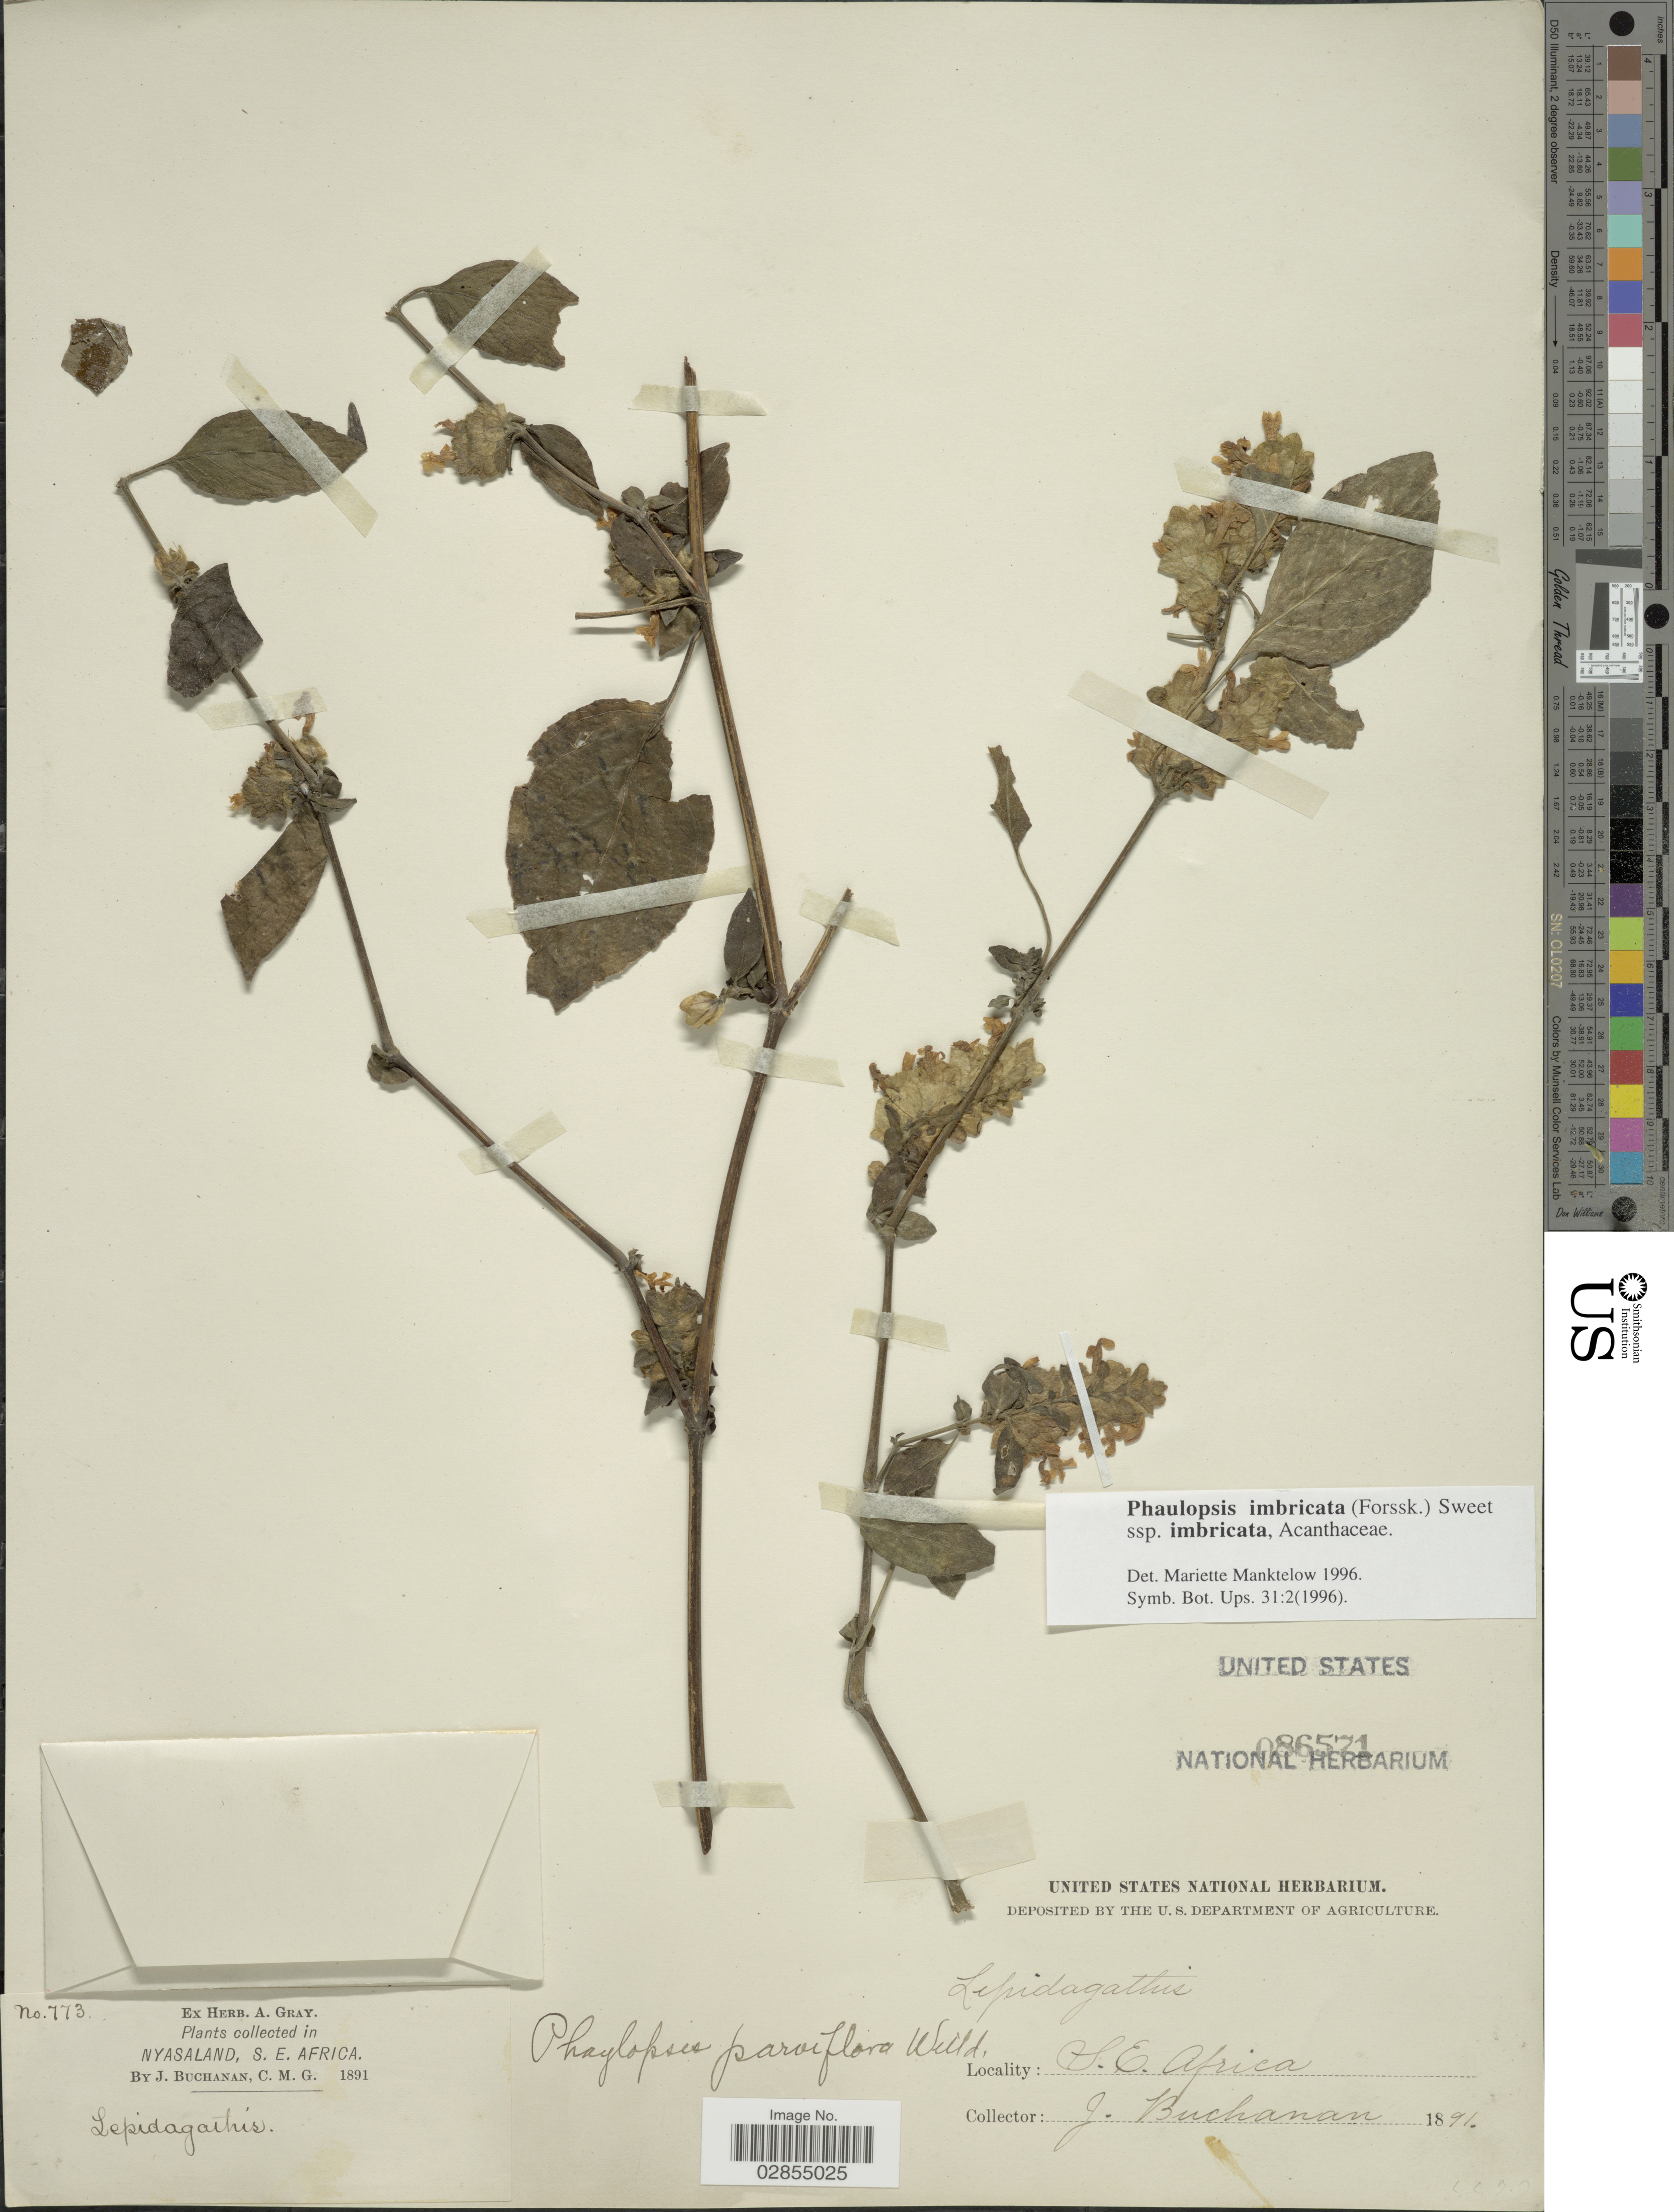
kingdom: Plantae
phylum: Tracheophyta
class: Magnoliopsida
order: Lamiales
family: Acanthaceae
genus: Phaulopsis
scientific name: Phaulopsis imbricata subsp. imbricata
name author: (Forssk.) Sweet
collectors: J. Buchanan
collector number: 773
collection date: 1891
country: Malawi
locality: Nyasaland, S.E. Africa.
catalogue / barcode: US 86571